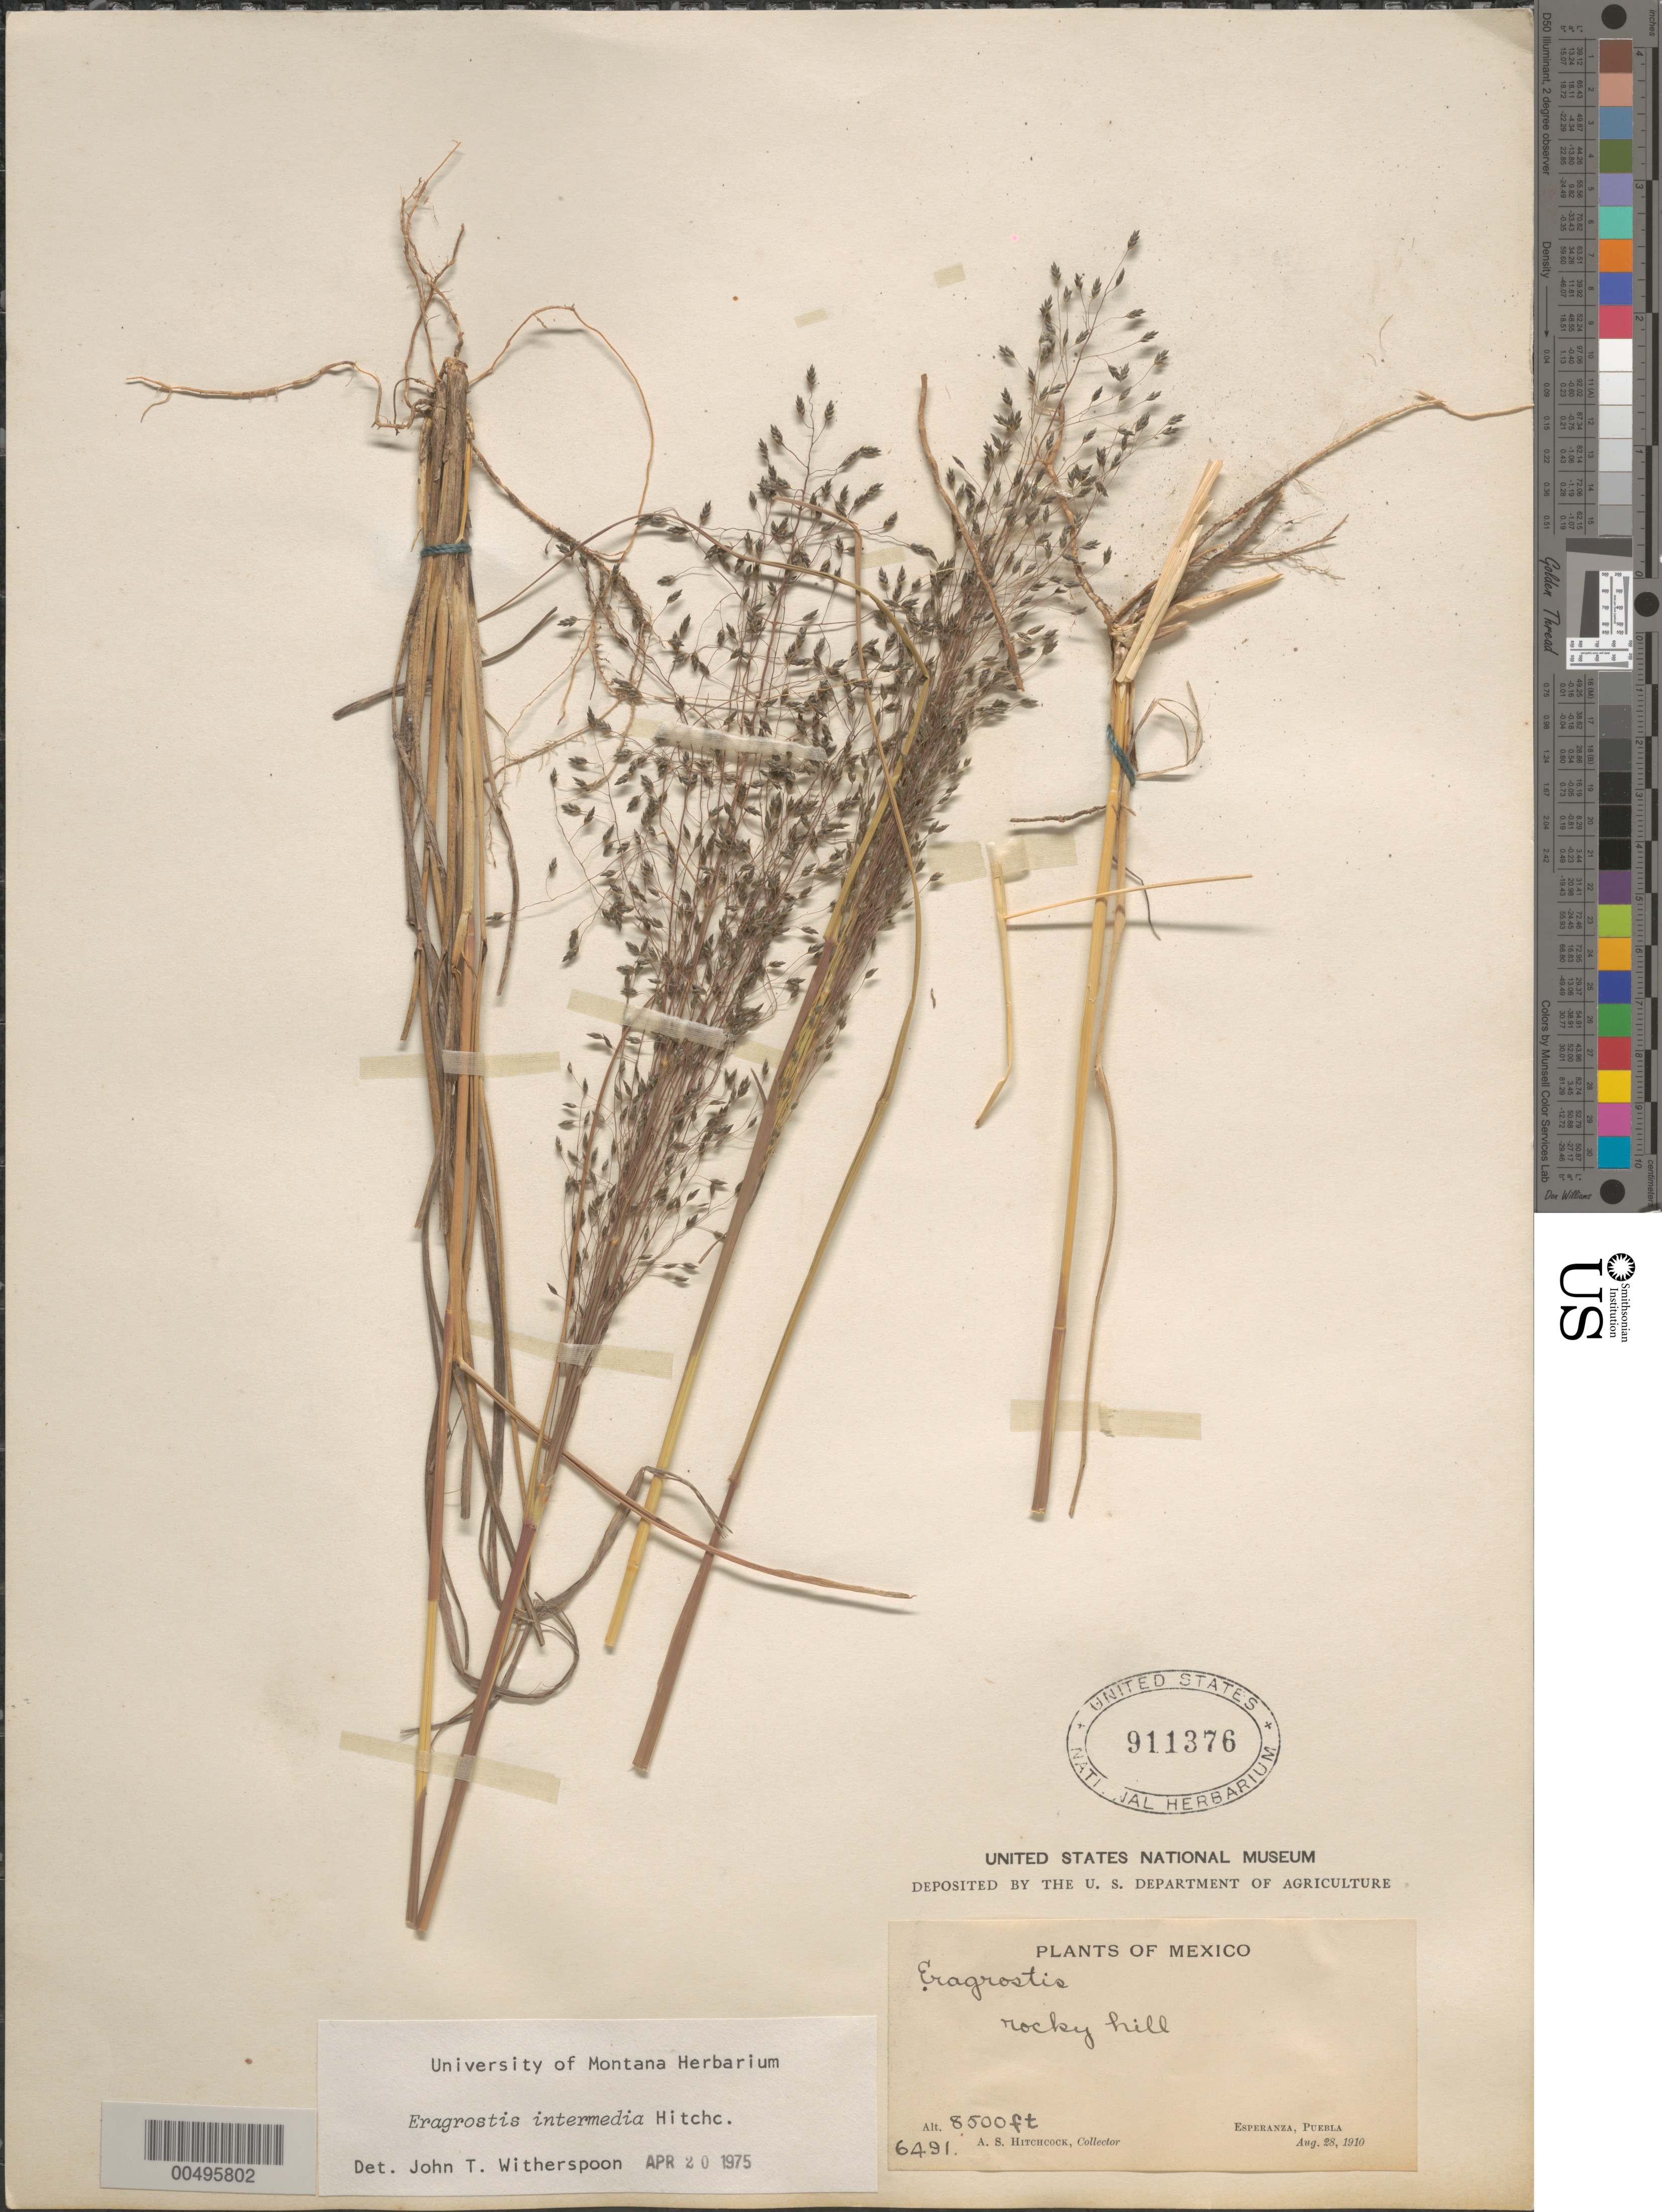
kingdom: Plantae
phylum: Tracheophyta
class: Liliopsida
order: Poales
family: Poaceae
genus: Eragrostis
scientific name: Eragrostis intermedia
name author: Hitchc.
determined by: Witherspoon, John T.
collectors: A. S. Hitchcock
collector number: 6491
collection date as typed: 28 Aug 1910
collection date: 1910-08-28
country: Mexico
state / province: Puebla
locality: Esperanza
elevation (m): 2591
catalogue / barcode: US 911376